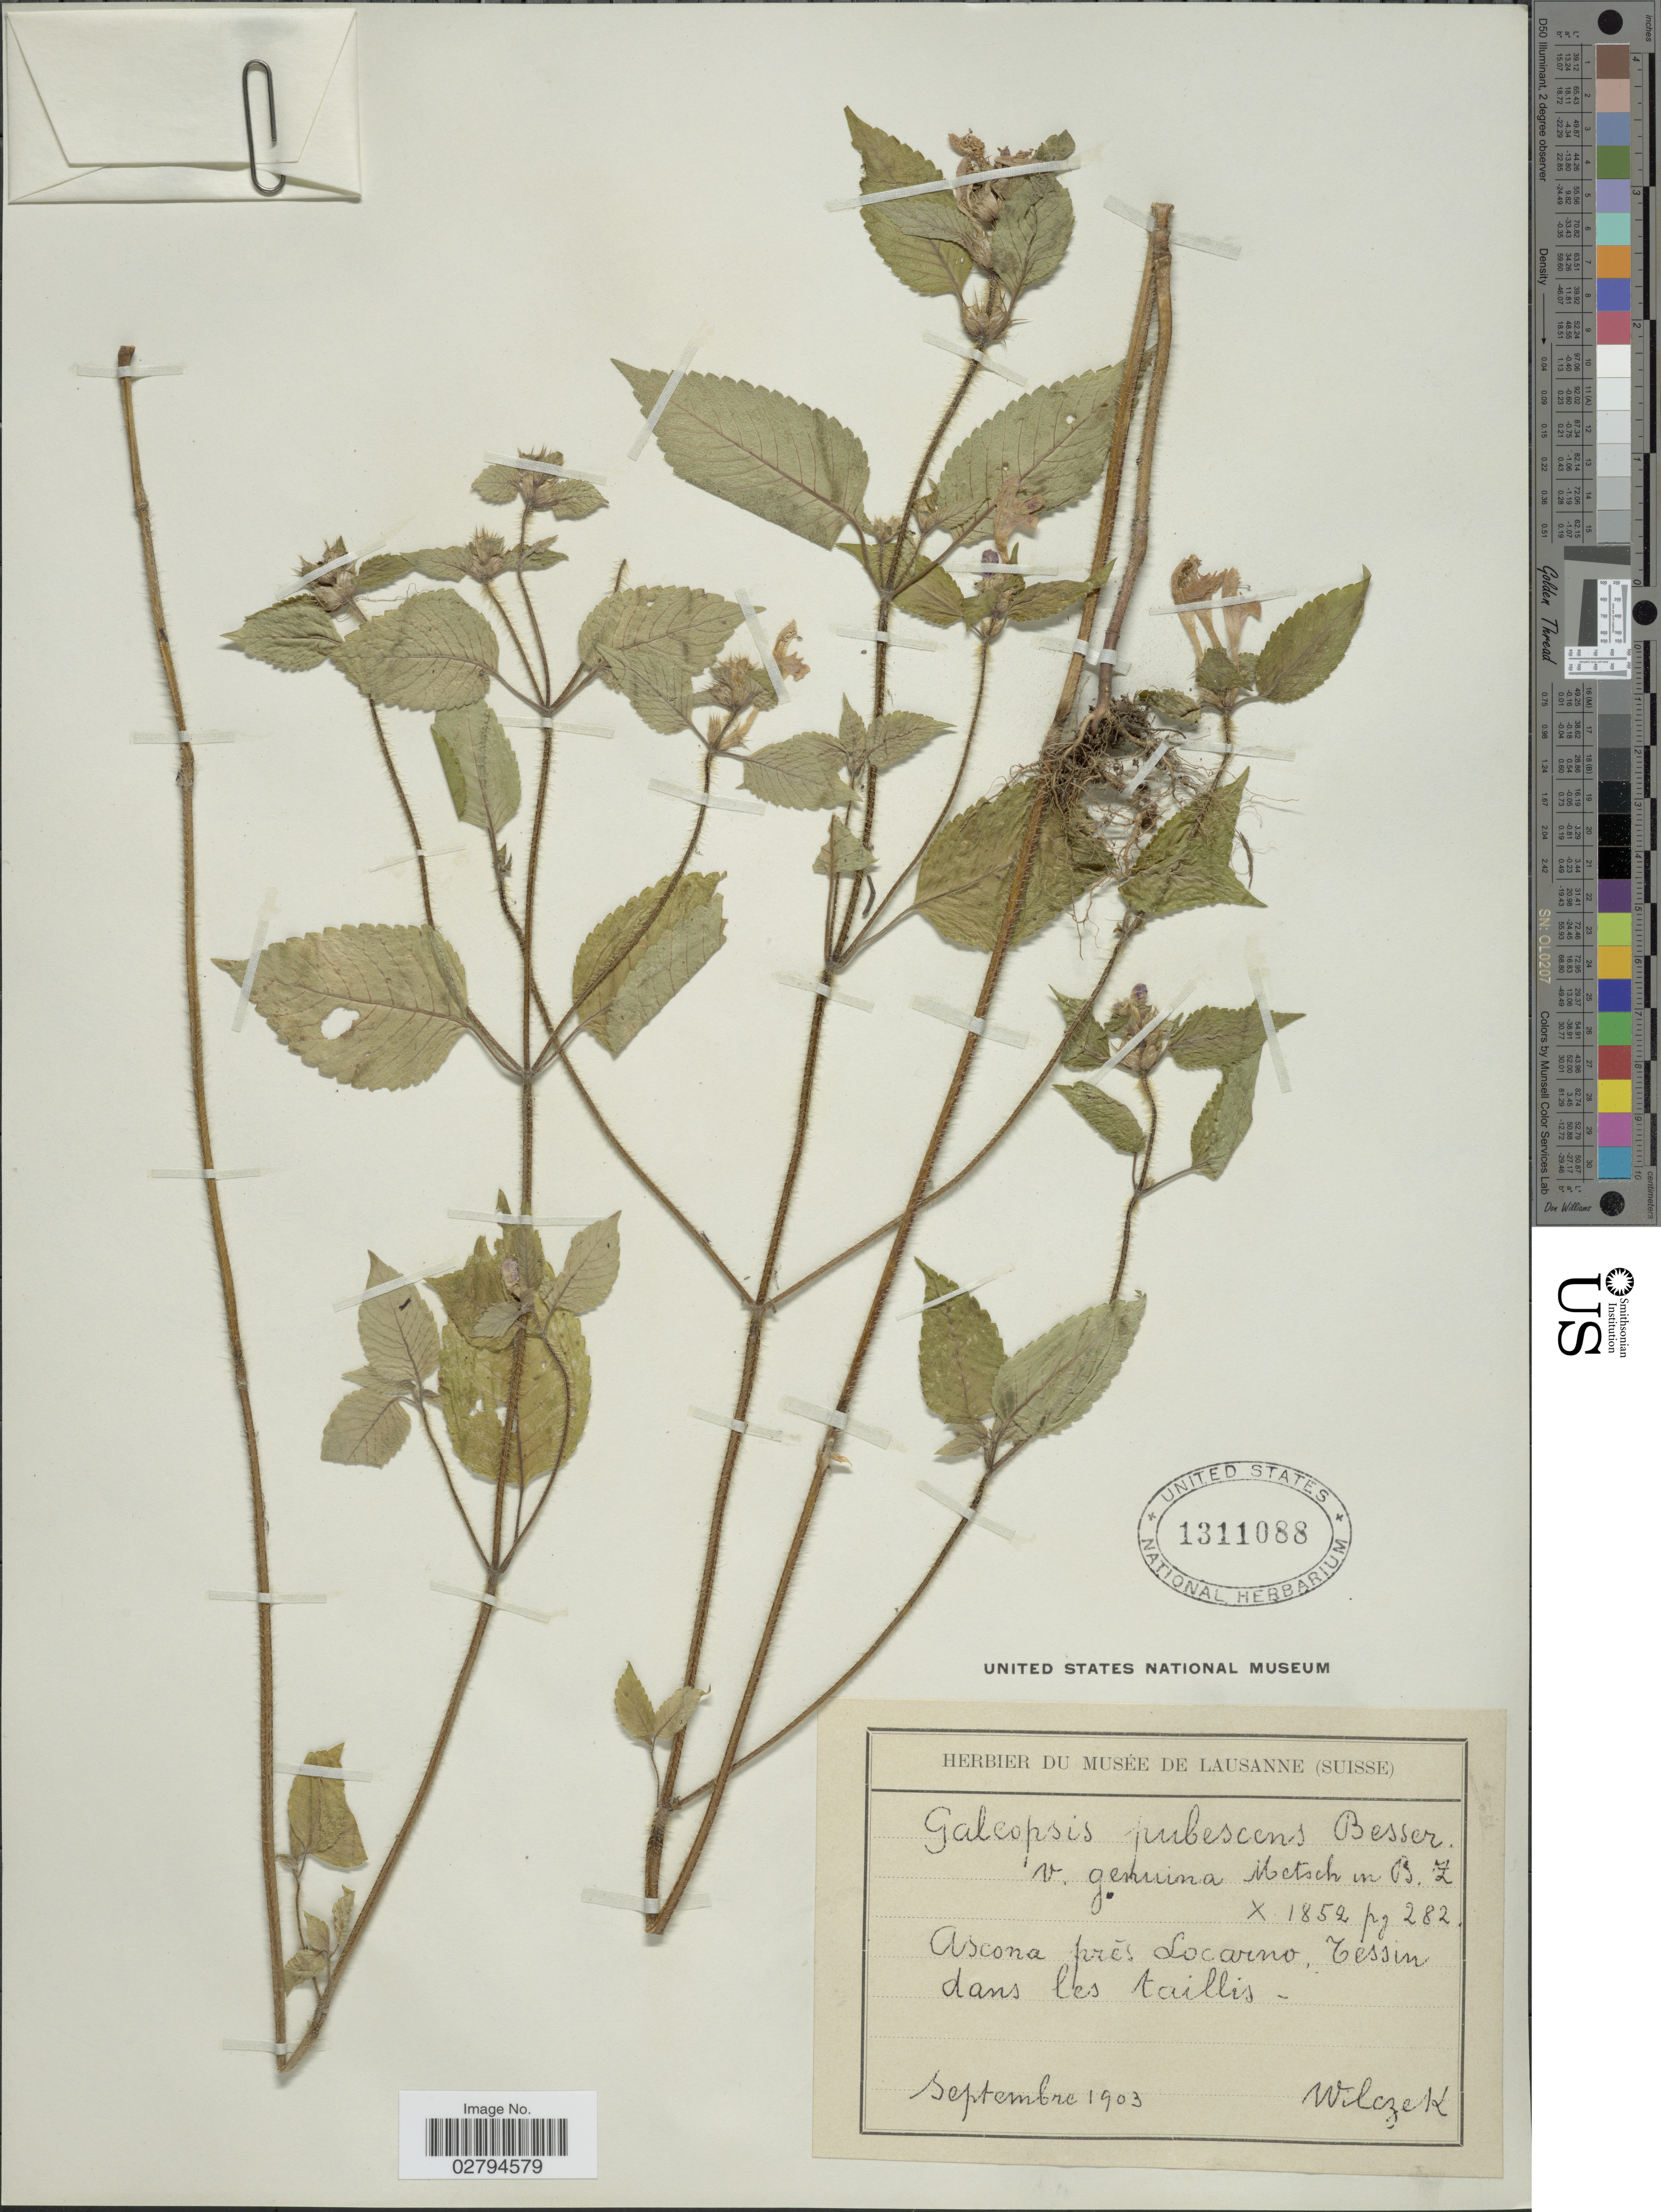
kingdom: Plantae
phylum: Tracheophyta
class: Magnoliopsida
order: Lamiales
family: Lamiaceae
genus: Galeopsis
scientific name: Galeopsis pubescens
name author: Besser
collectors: Wilczek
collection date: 1903-09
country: Switzerland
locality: Ascona prés Locarno, Tessin dans les taillis.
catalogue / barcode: US 1311088